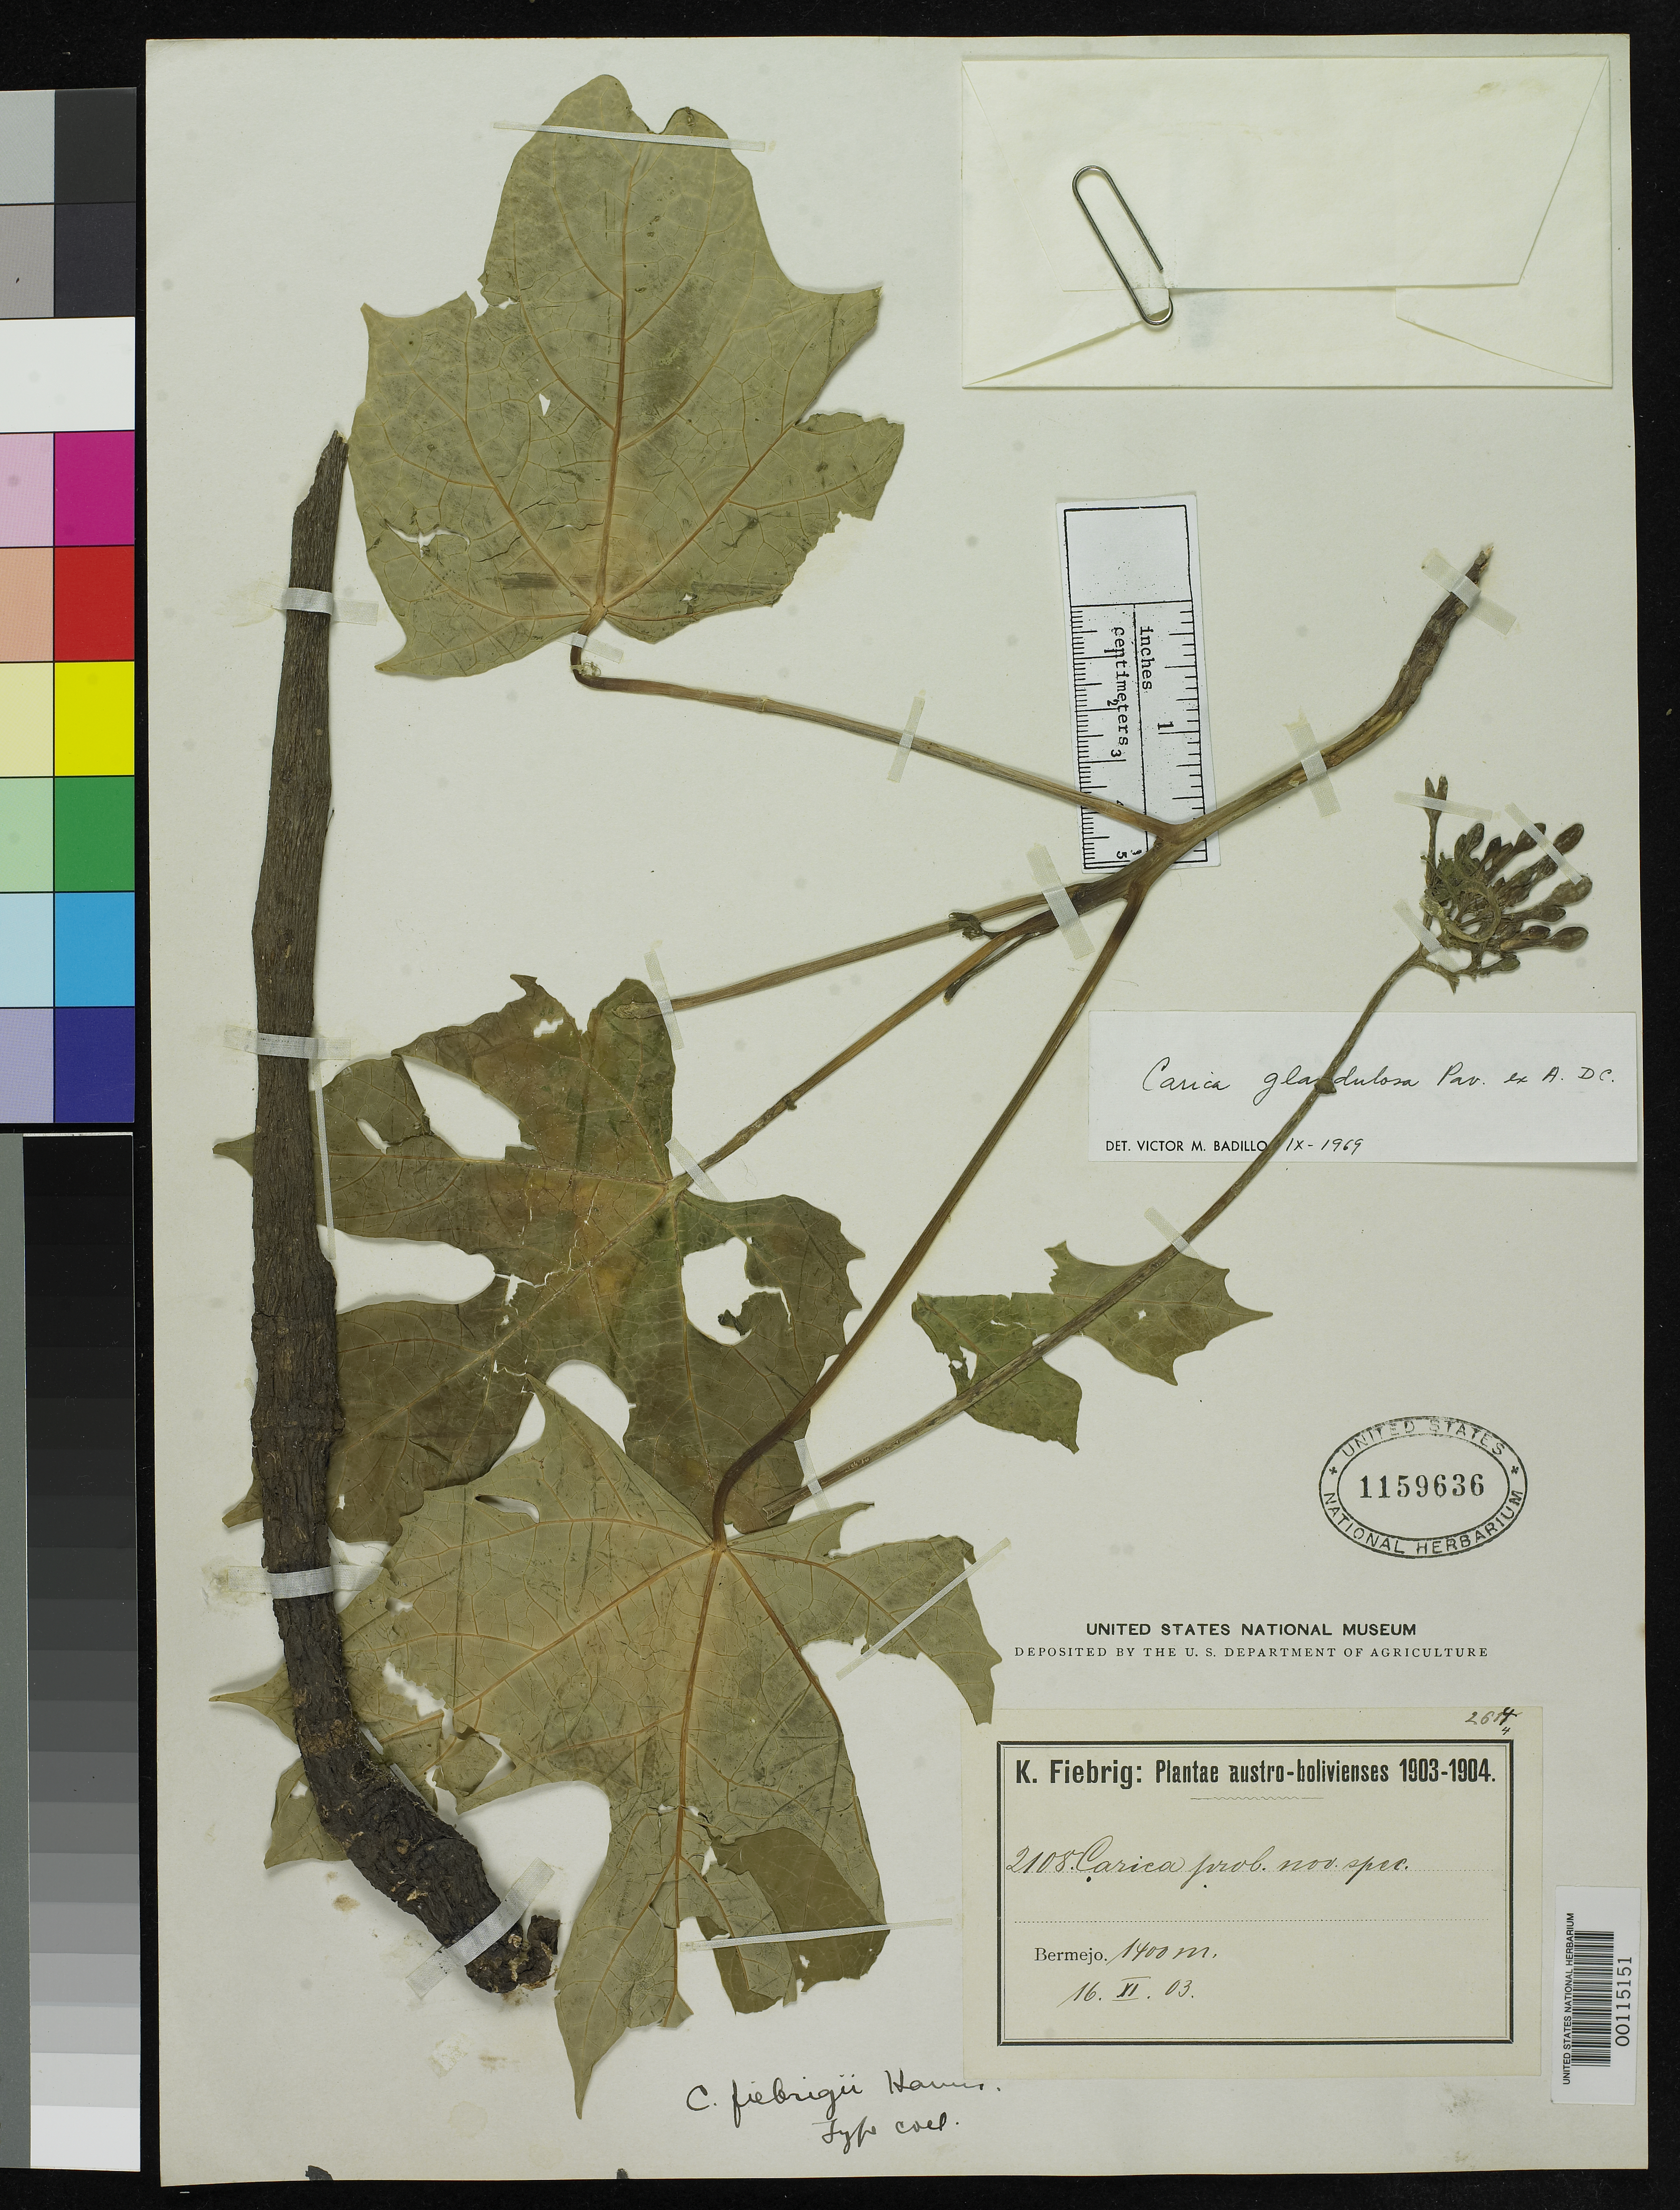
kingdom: Plantae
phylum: Tracheophyta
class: Magnoliopsida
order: Brassicales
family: Caricaceae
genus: Carica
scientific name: Carica fiebrigii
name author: Harms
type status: Isotype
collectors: K. Fiebrig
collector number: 2108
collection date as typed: Nov 1903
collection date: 1903-11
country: Bolivia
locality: Bermejo.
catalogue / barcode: US 1159636